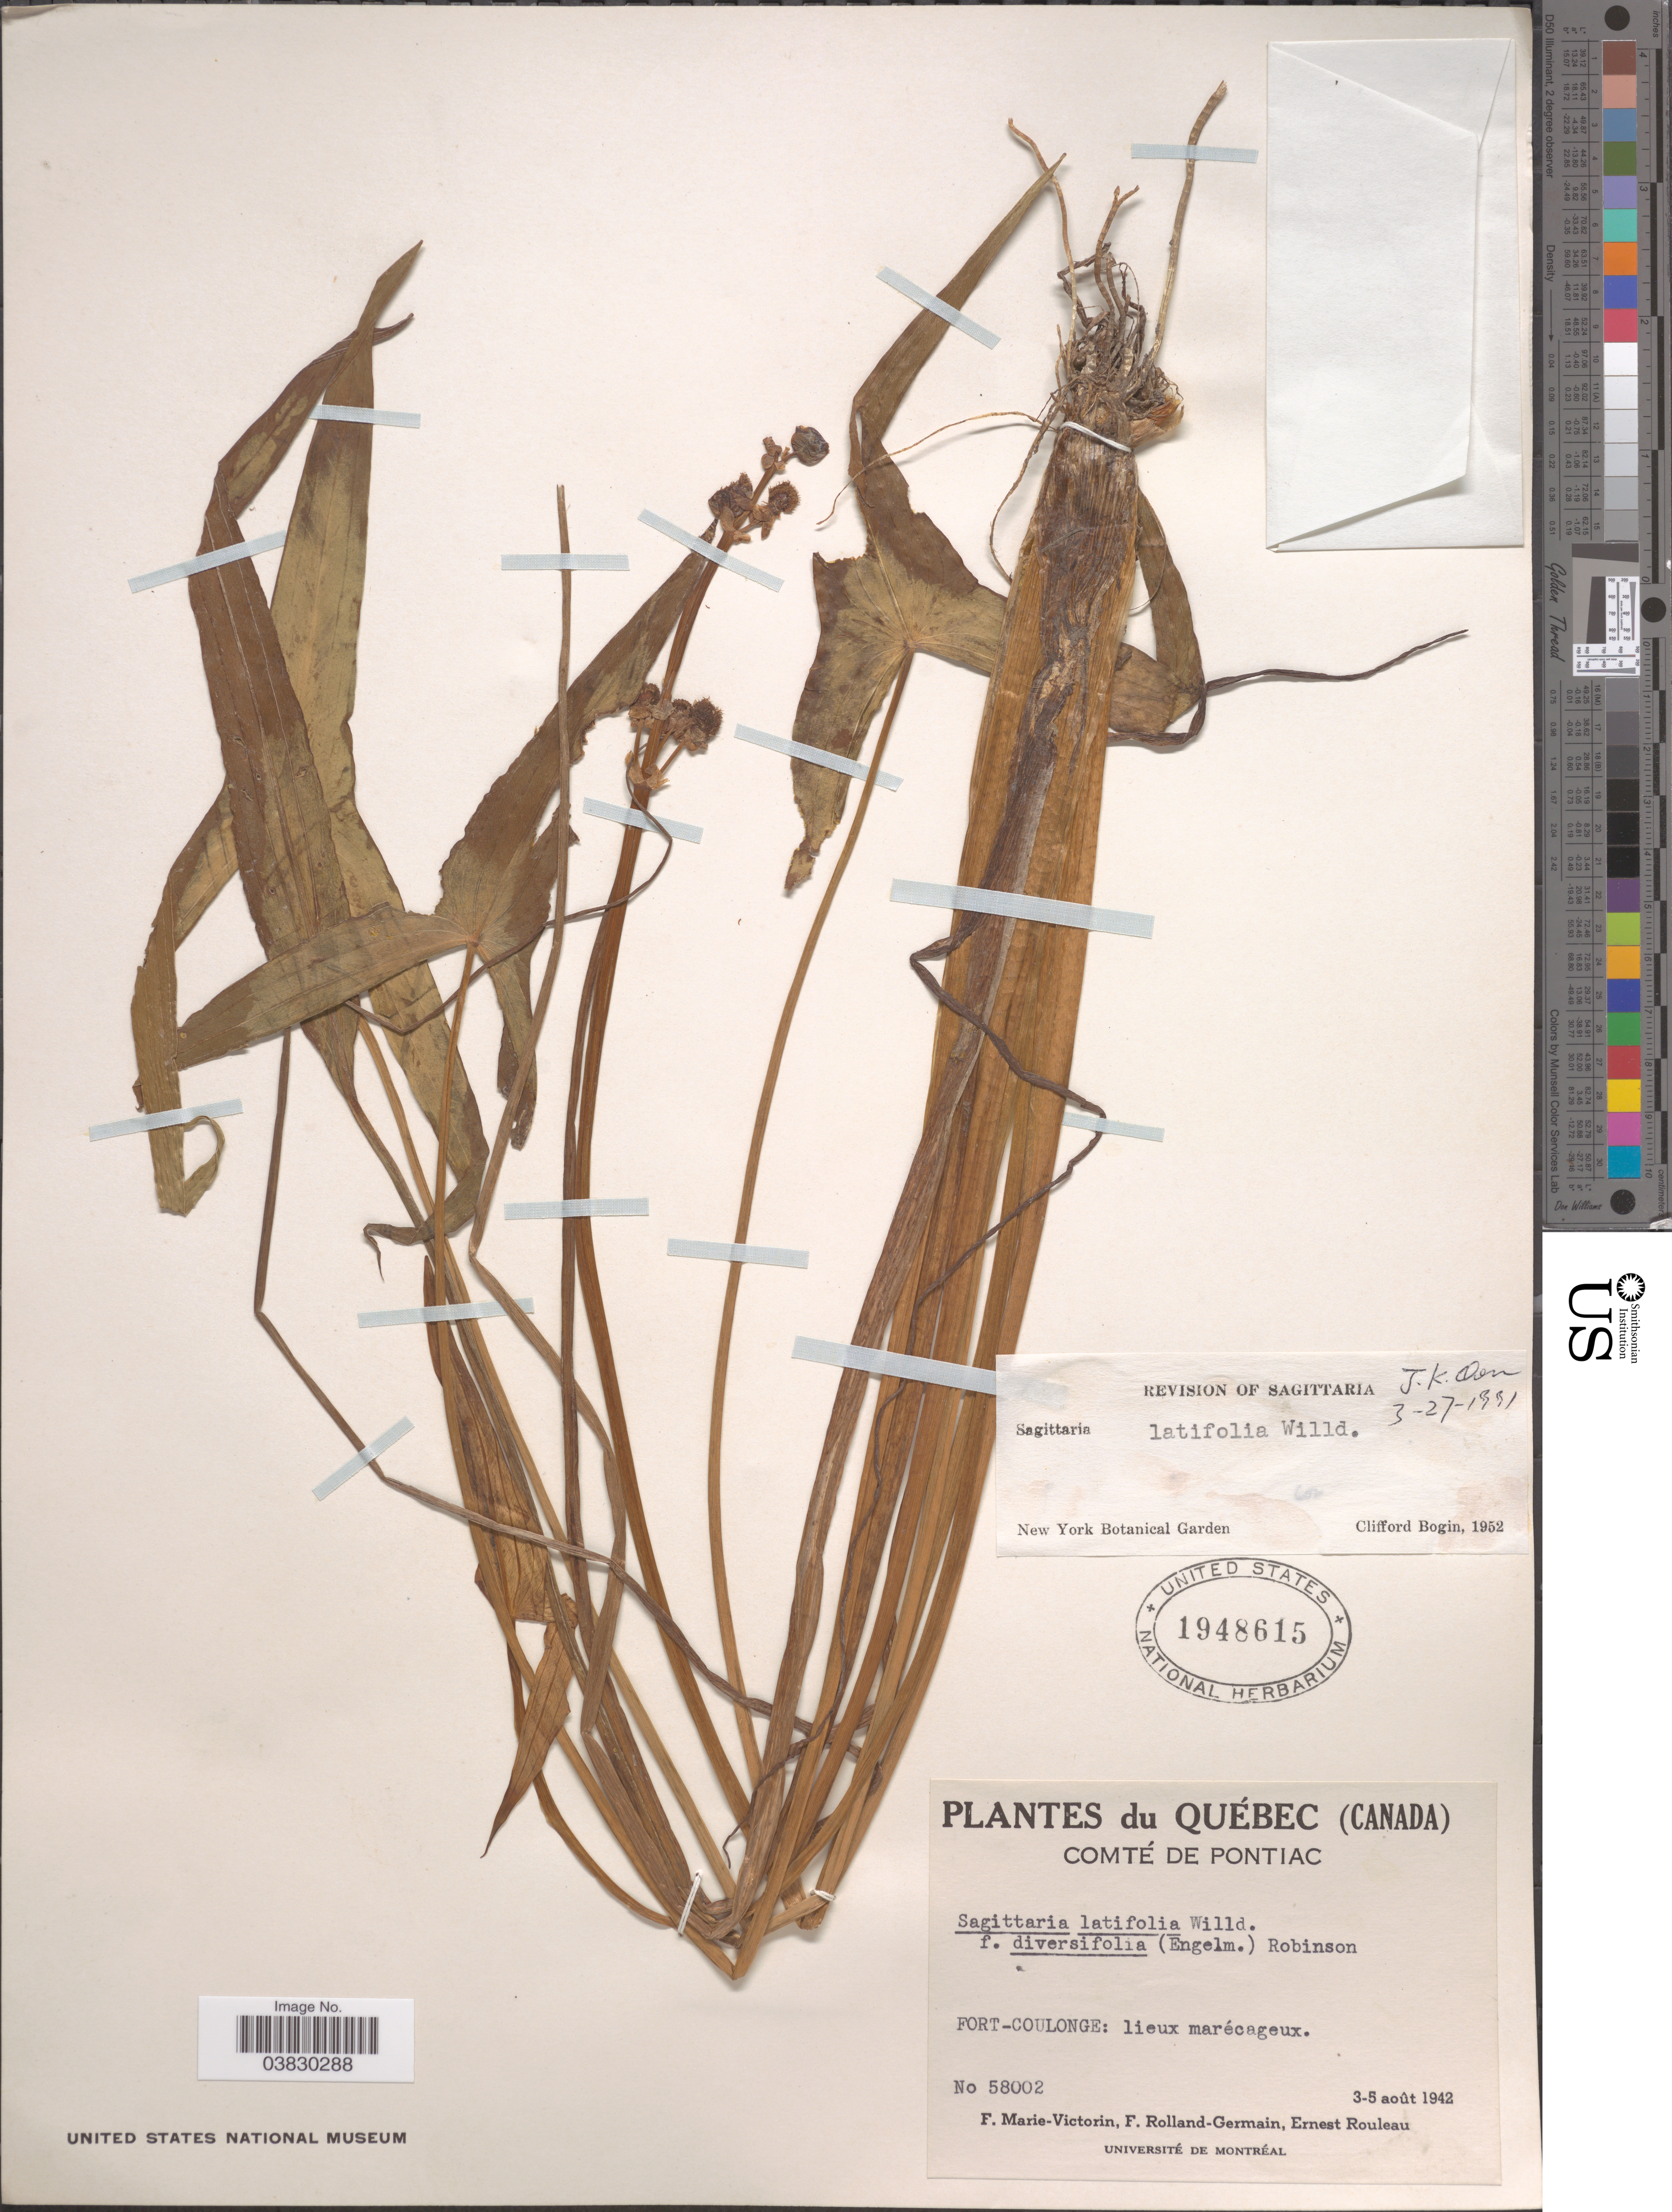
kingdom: Plantae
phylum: Tracheophyta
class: Liliopsida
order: Alismatales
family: Alismataceae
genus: Sagittaria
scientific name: Sagittaria latifolia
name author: Willd.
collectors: F. Marie-Victorin, Rolland-Germain & E. Rouleau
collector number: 58002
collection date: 1942-08-03/1942-08-05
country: Canada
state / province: Quebec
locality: Comté de Pontiac. Fort-Coulonge: lieux marécageux.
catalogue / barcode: US 1948615